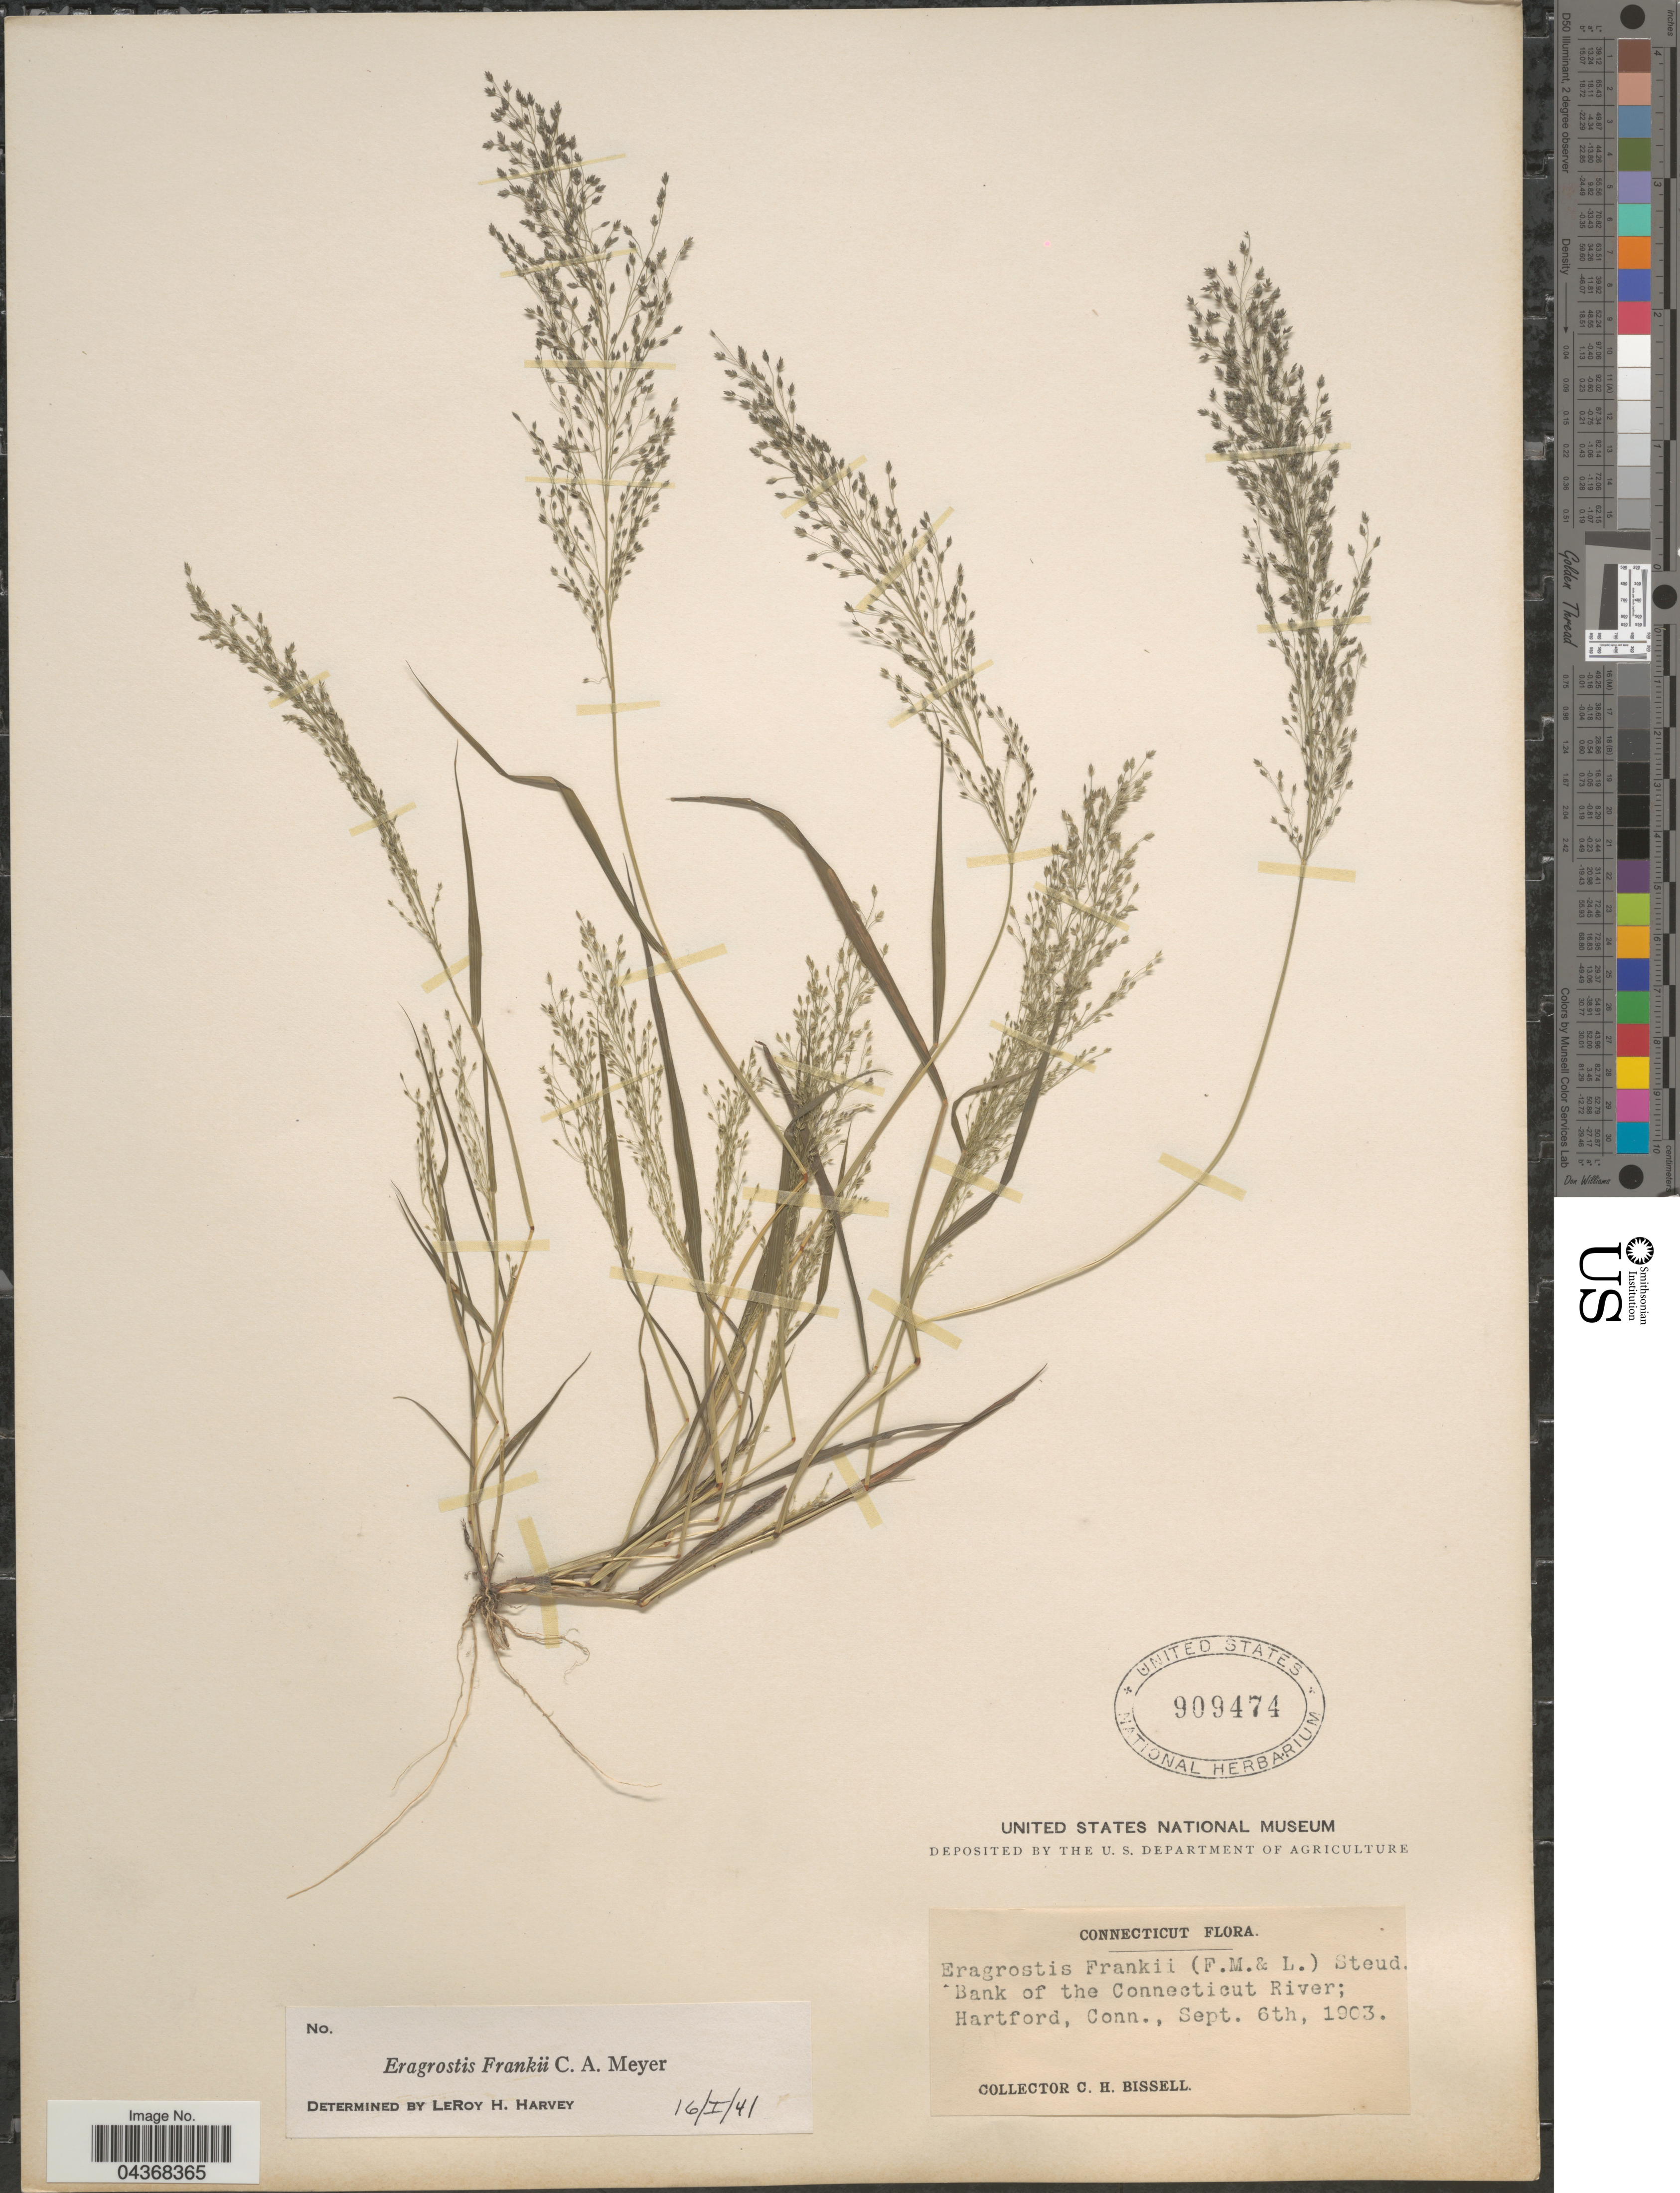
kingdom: Plantae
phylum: Tracheophyta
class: Liliopsida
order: Poales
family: Poaceae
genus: Eragrostis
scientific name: Eragrostis frankii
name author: C.A. Mey. ex Steud.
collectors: C. Bissell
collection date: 1903-09-06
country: United States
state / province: Connecticut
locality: Bank of the Connecticut River; Hartford, Conn.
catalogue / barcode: US 909474